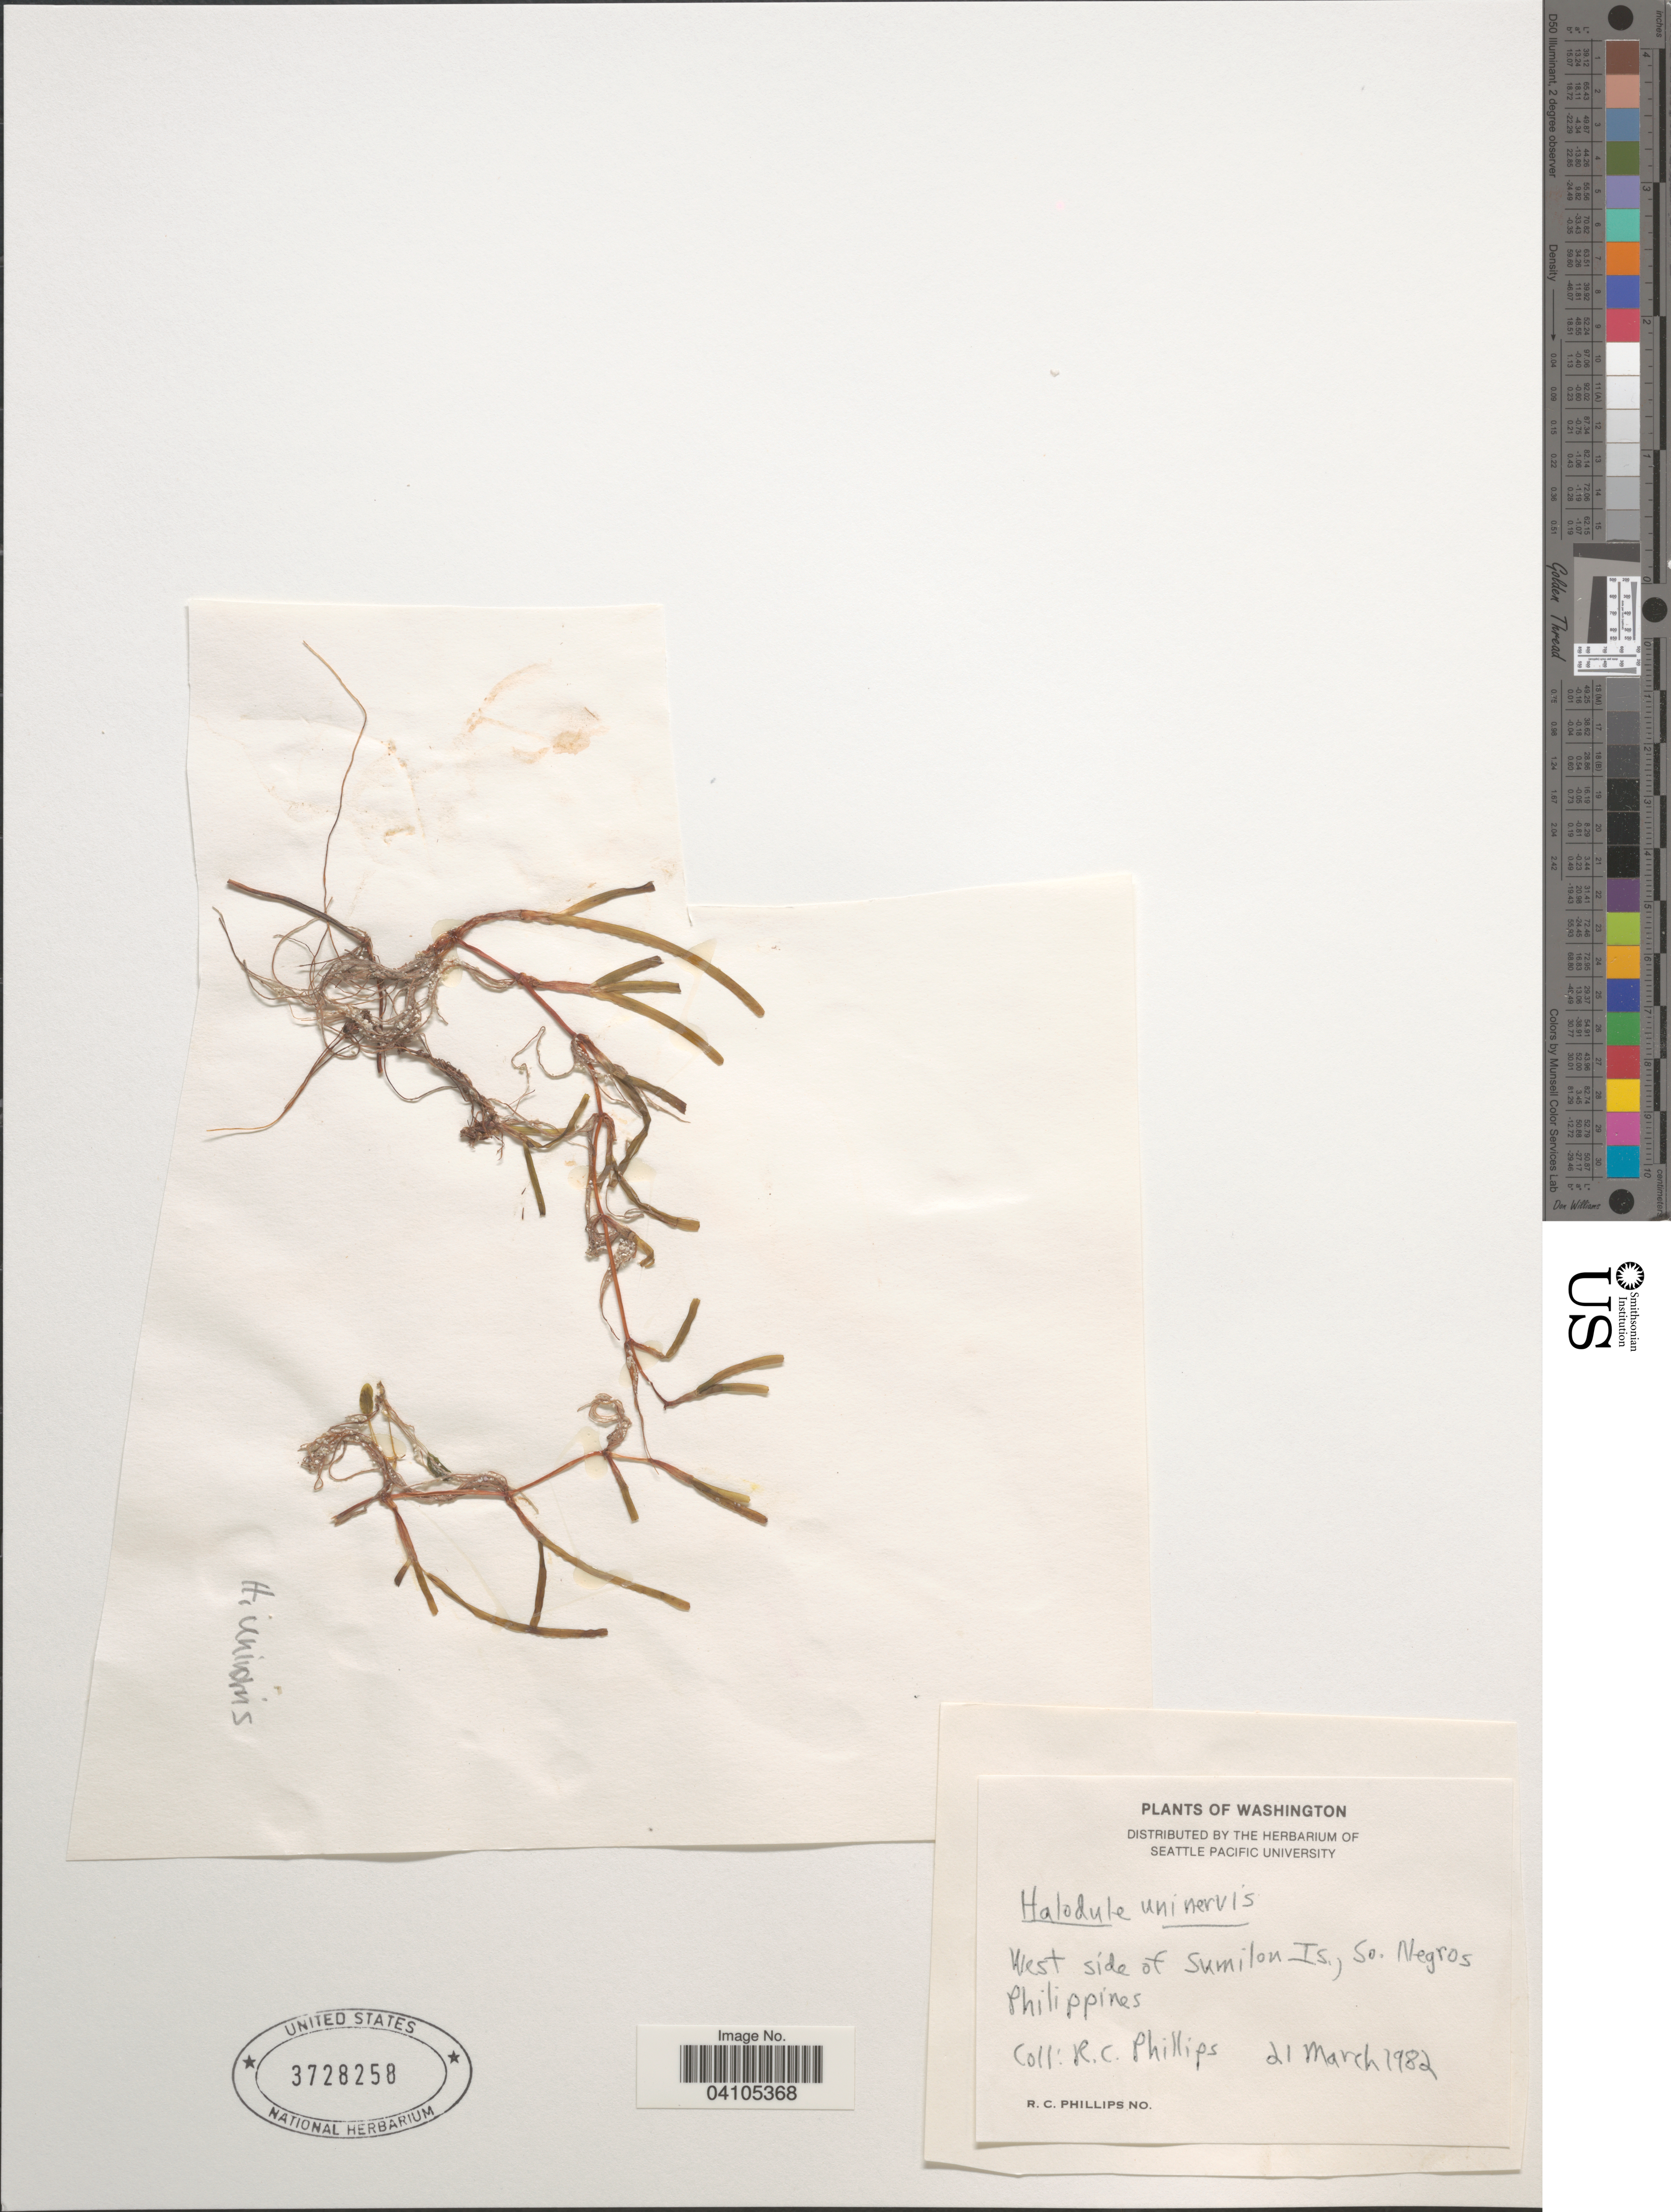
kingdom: Plantae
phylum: Tracheophyta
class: Liliopsida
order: Alismatales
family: Hydrocharitaceae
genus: Thalassia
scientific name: Thalassia hemprichii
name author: Asch.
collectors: R. C. Phillips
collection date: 1982-03-21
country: Philippines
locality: West side of Sumilon Is, So. Negros.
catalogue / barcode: US 3728258